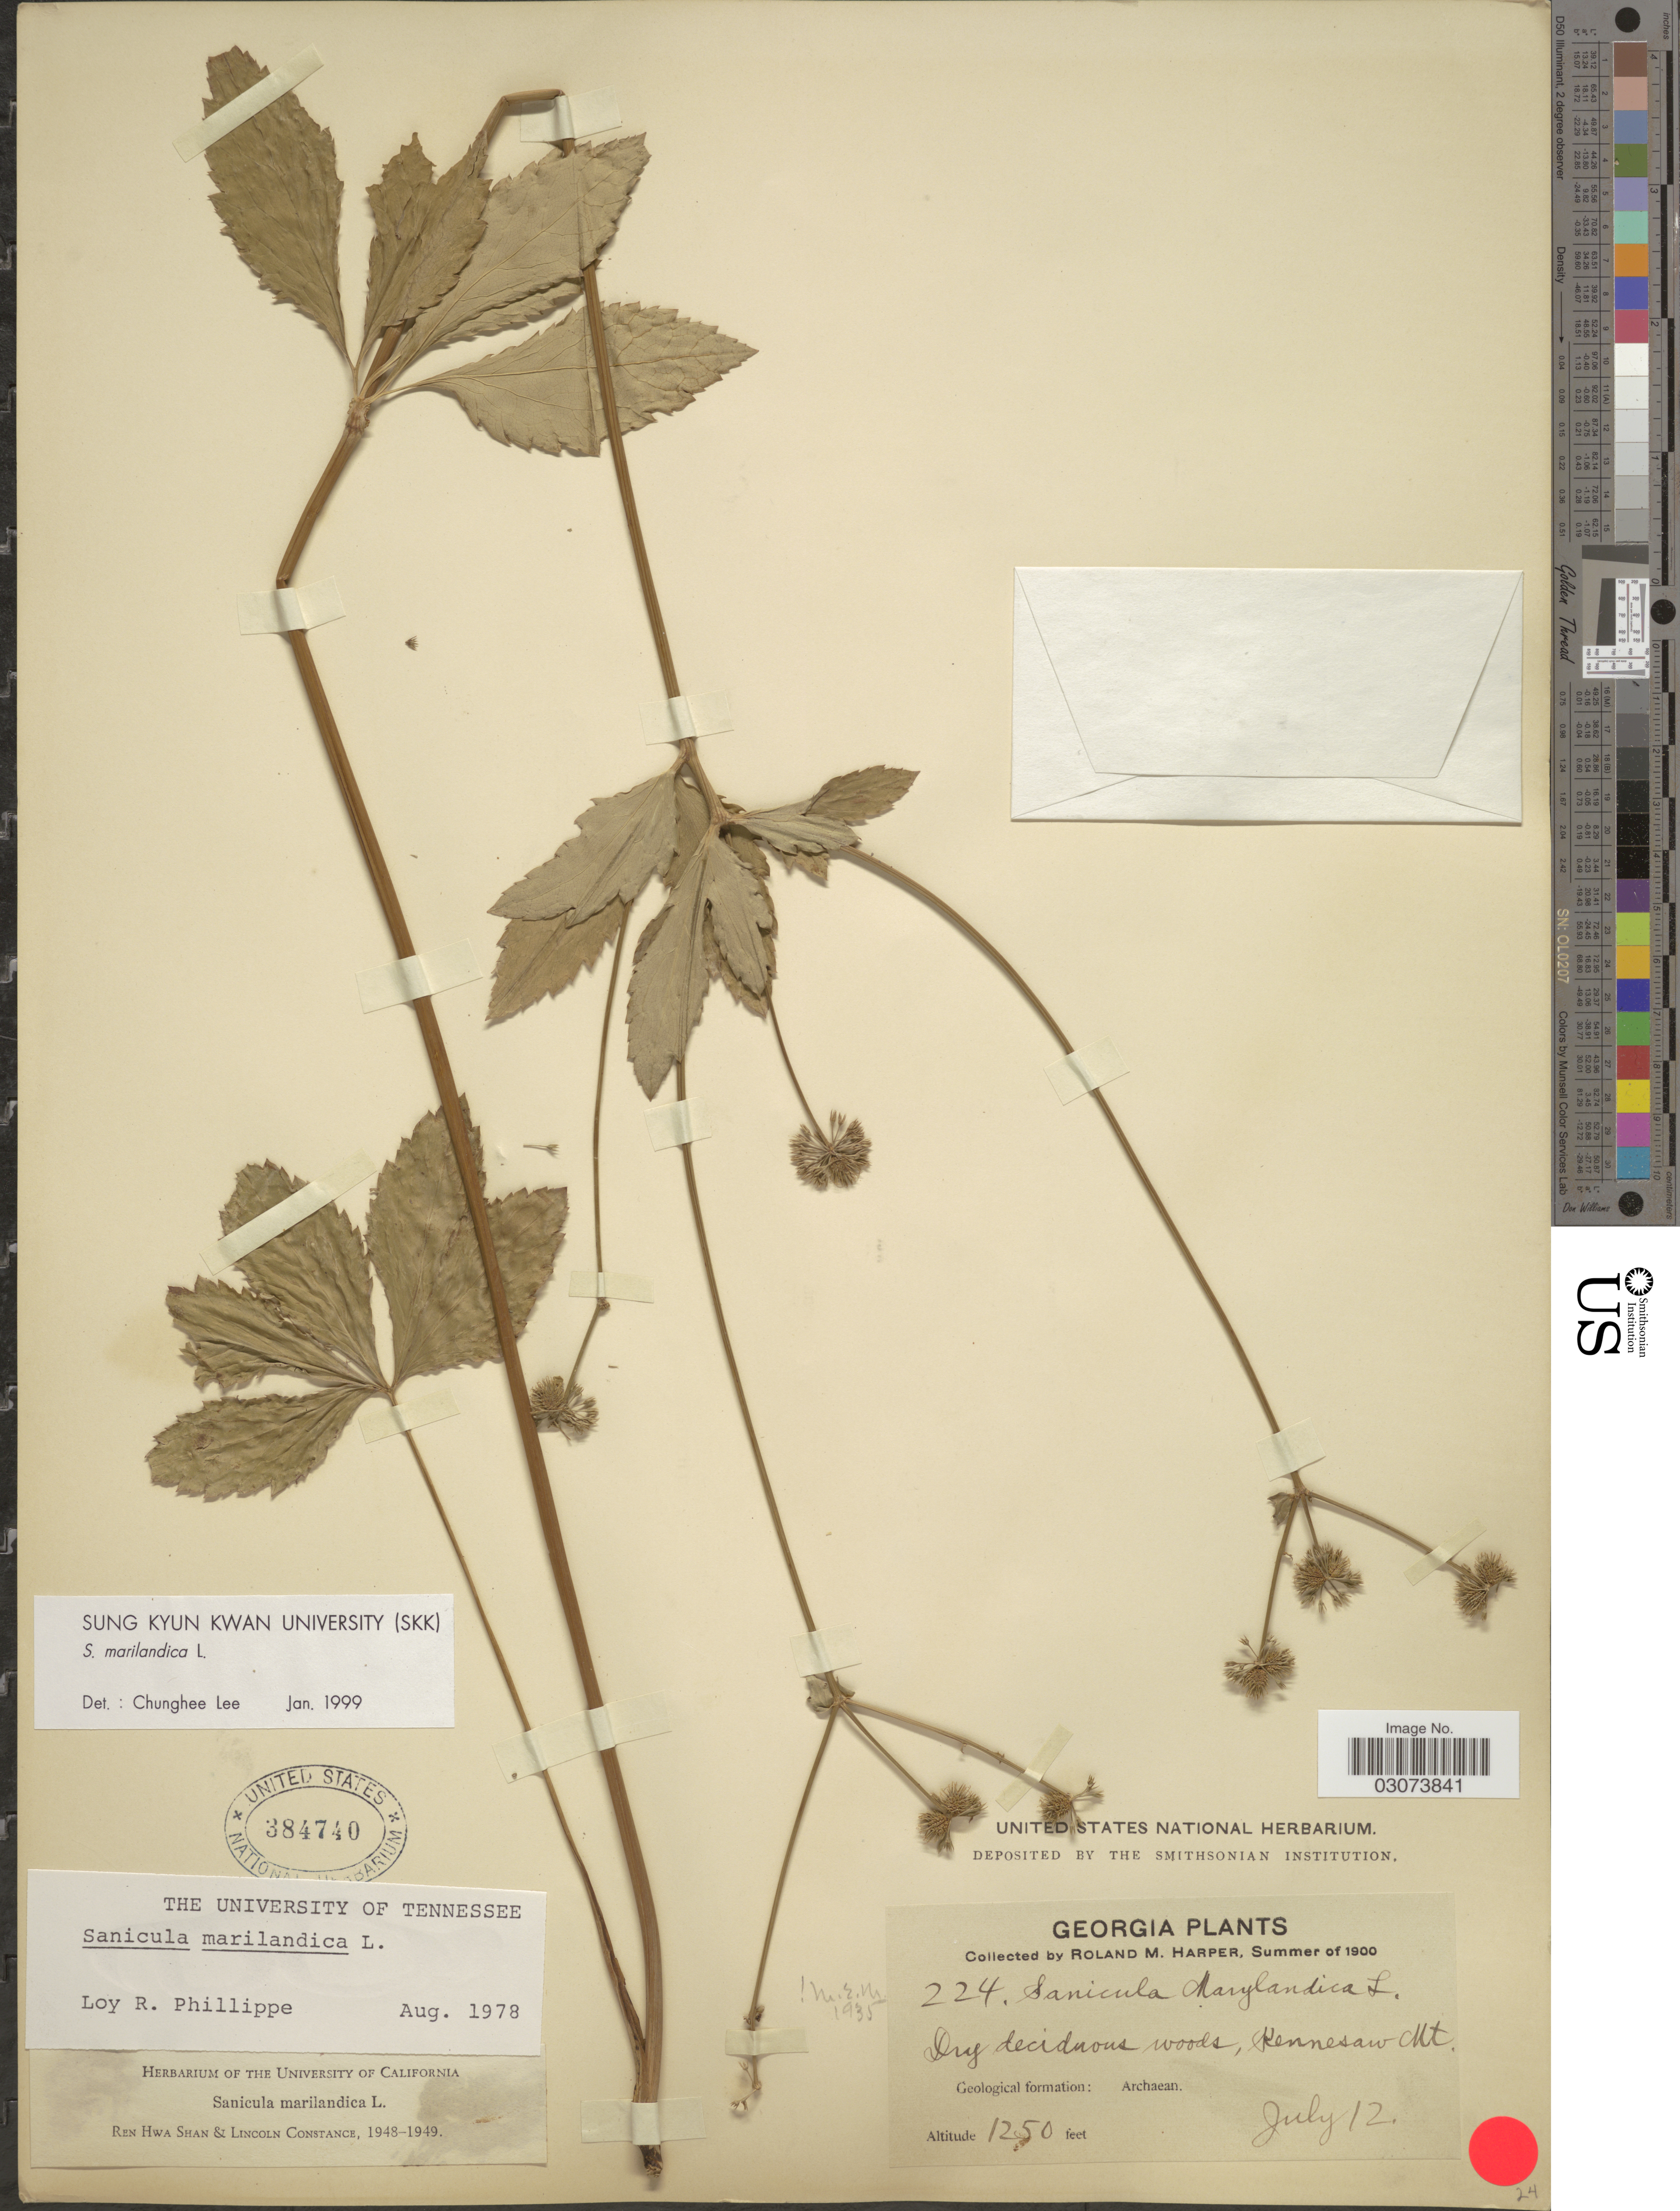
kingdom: Plantae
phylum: Tracheophyta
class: Magnoliopsida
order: Apiales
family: Apiaceae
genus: Sanicula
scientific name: Sanicula marilandica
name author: L.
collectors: R. M. Harper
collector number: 224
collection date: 1900-07-12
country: United States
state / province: Georgia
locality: Kennesaw Mt. Geological formation: Archaean.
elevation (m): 381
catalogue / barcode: US 384740